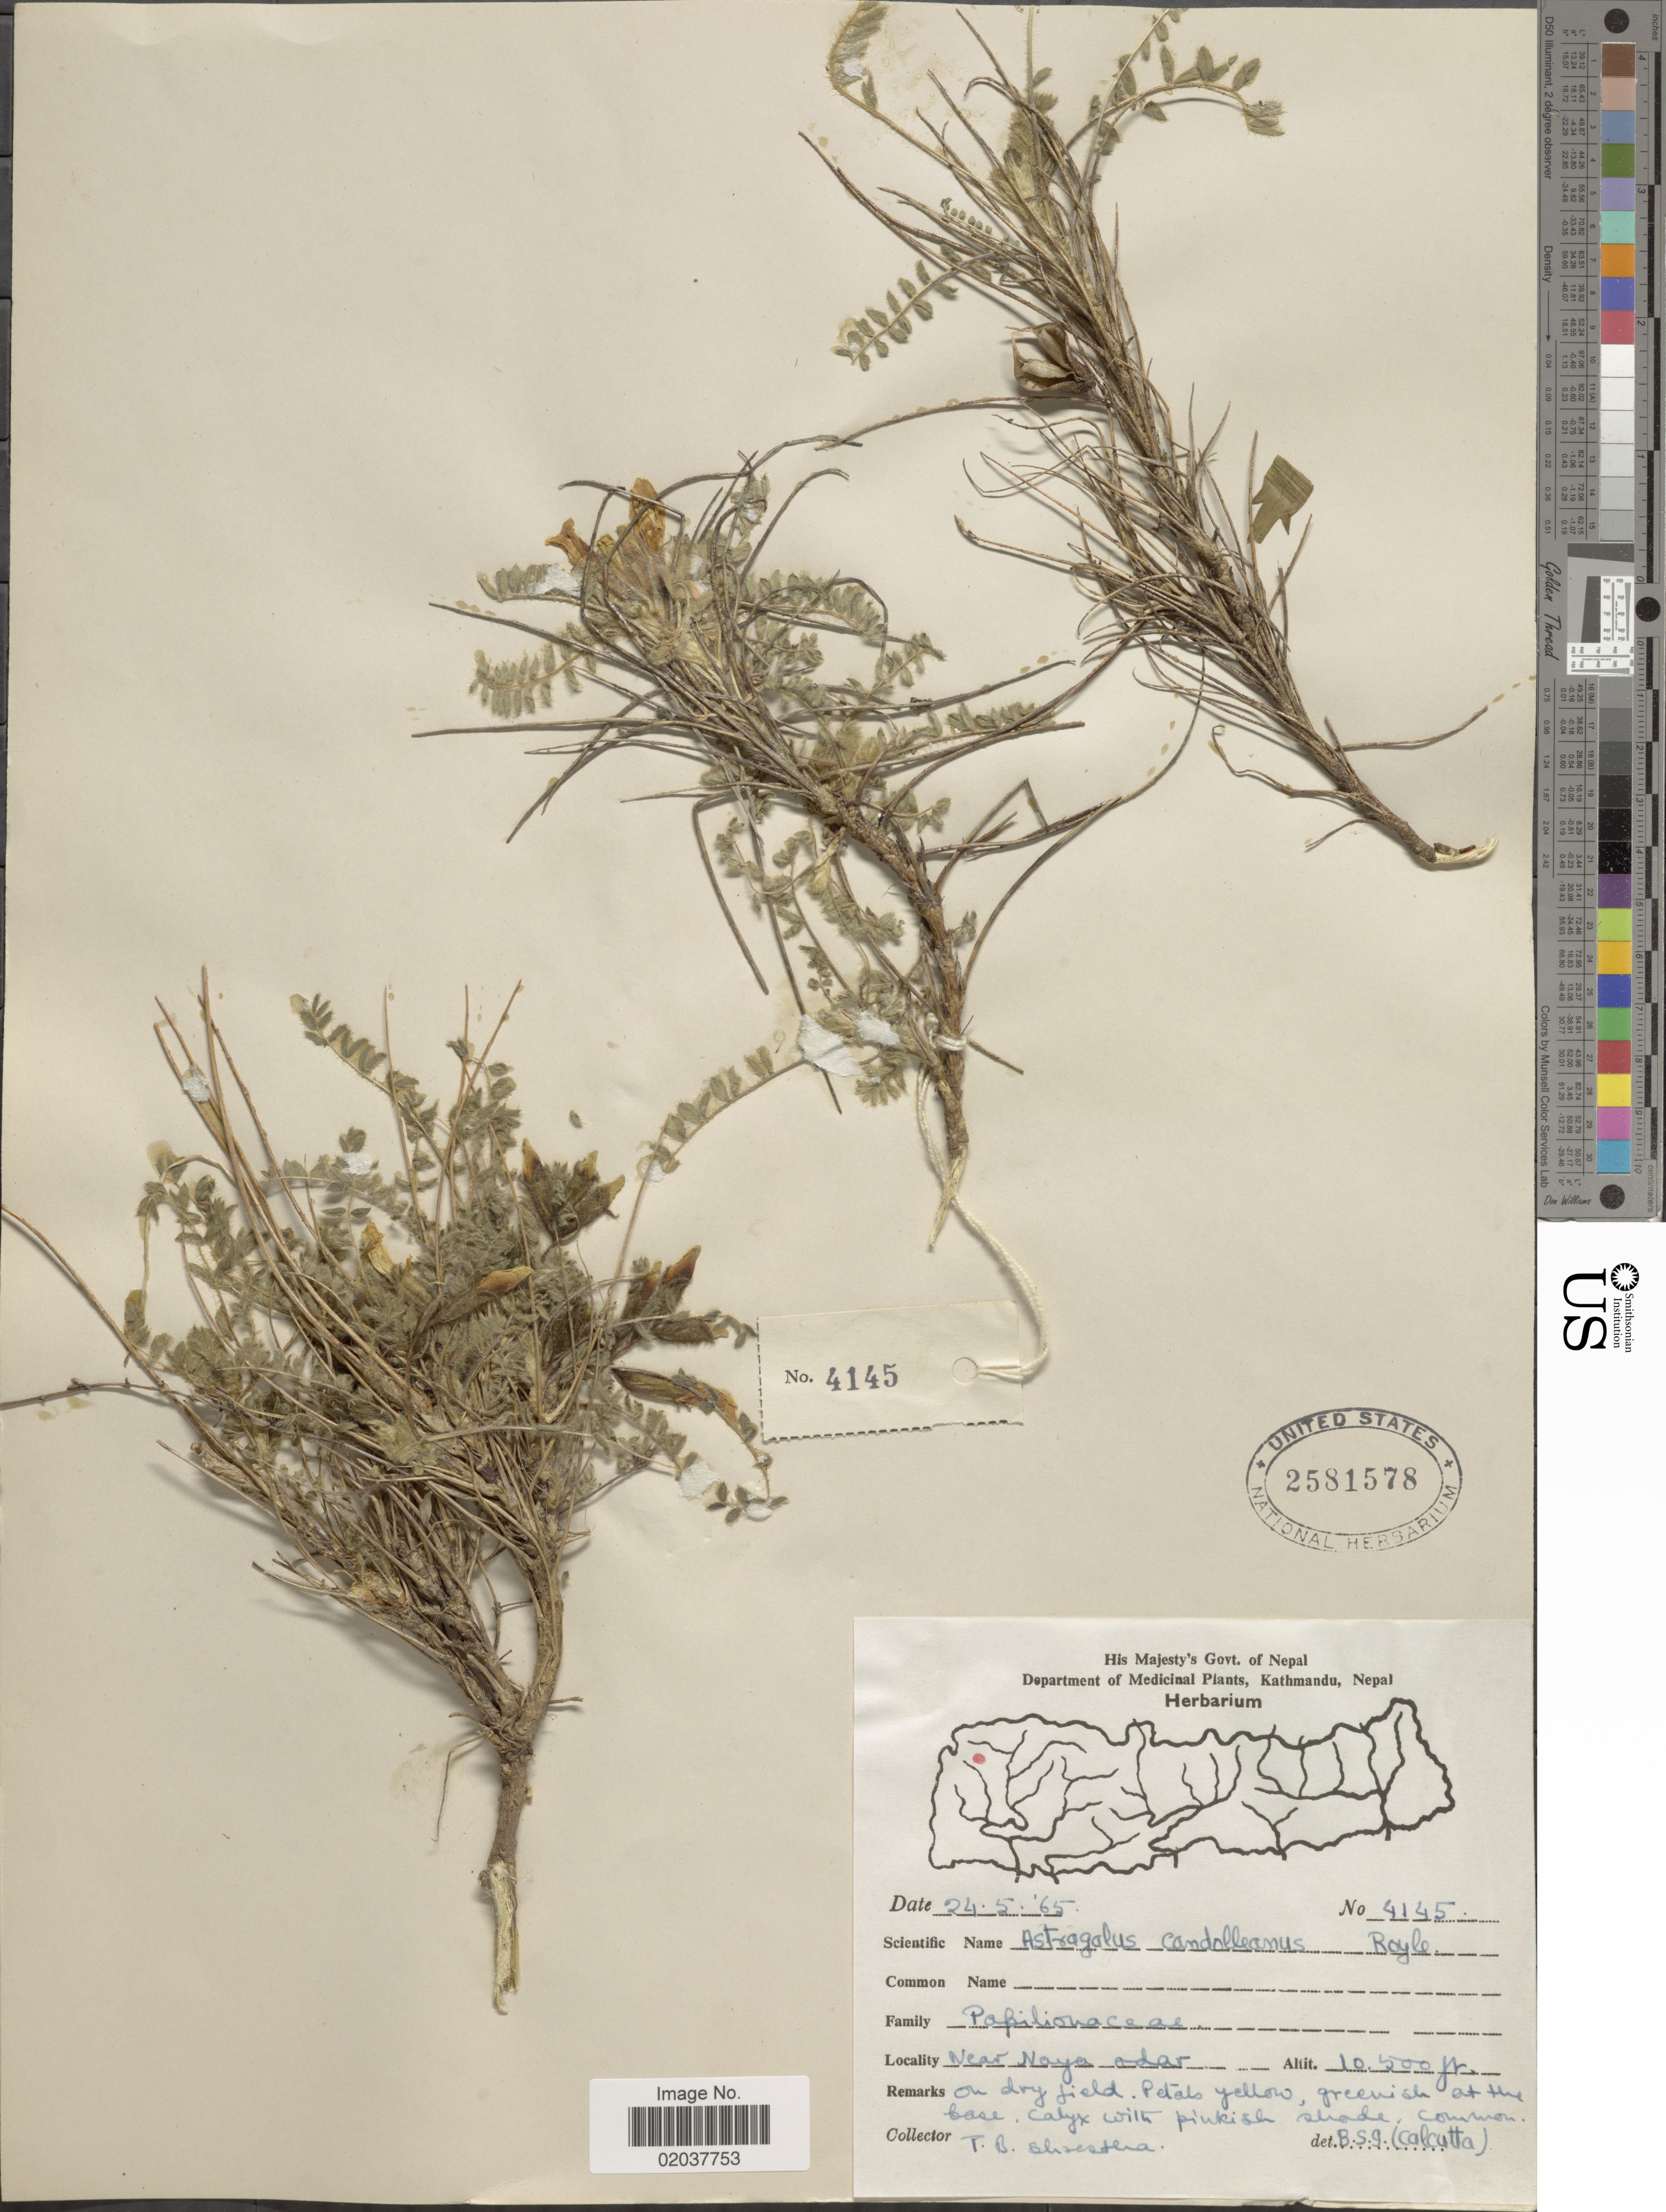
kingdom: Plantae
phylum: Tracheophyta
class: Magnoliopsida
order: Fabales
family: Fabaceae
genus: Astragalus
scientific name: Astragalus candolleanus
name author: Royle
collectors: T. B. Shrestha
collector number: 4145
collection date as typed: Transcribed d/m/y: 24/5/65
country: Nepal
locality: Near Naya adar [interpreted]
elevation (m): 3200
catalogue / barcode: US 2581578